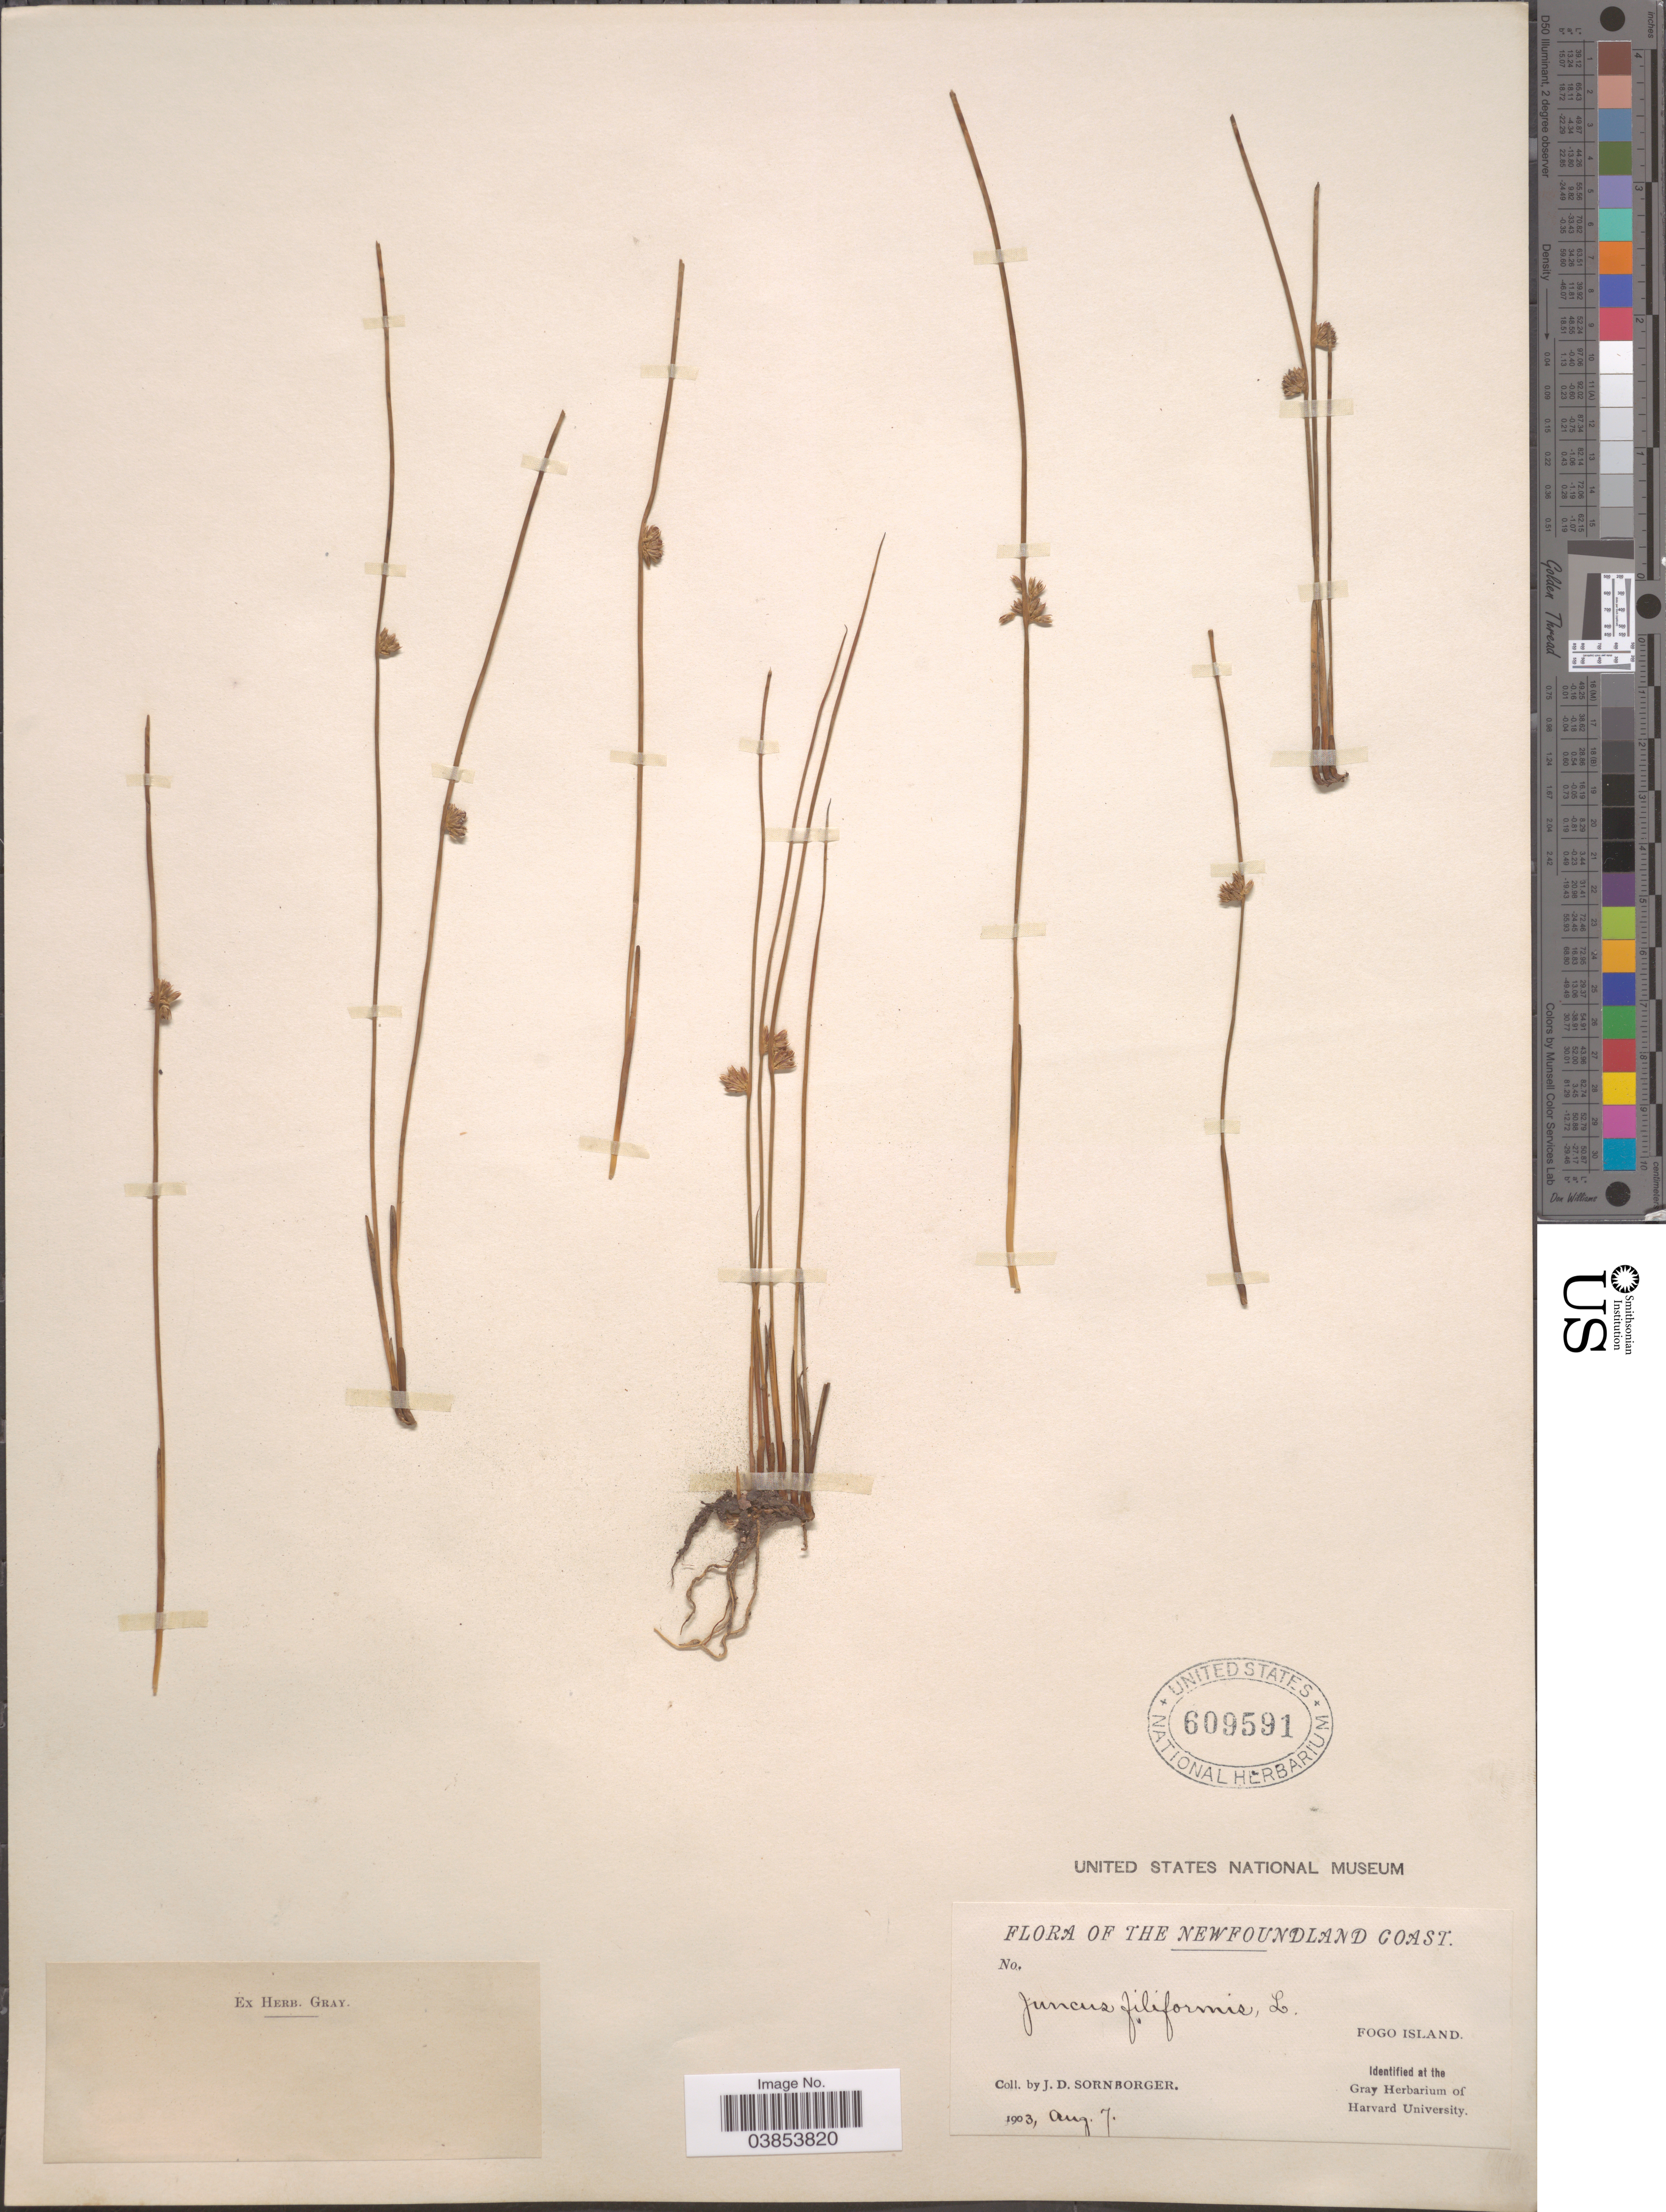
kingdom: Plantae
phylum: Tracheophyta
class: Liliopsida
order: Poales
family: Juncaceae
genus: Juncus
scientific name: Juncus filiformis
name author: L.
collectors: J. Sornborger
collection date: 1903-08-07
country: Canada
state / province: Newfoundland and Labrador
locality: Newfoundland Coast. Fogo Island.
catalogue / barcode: US 609591